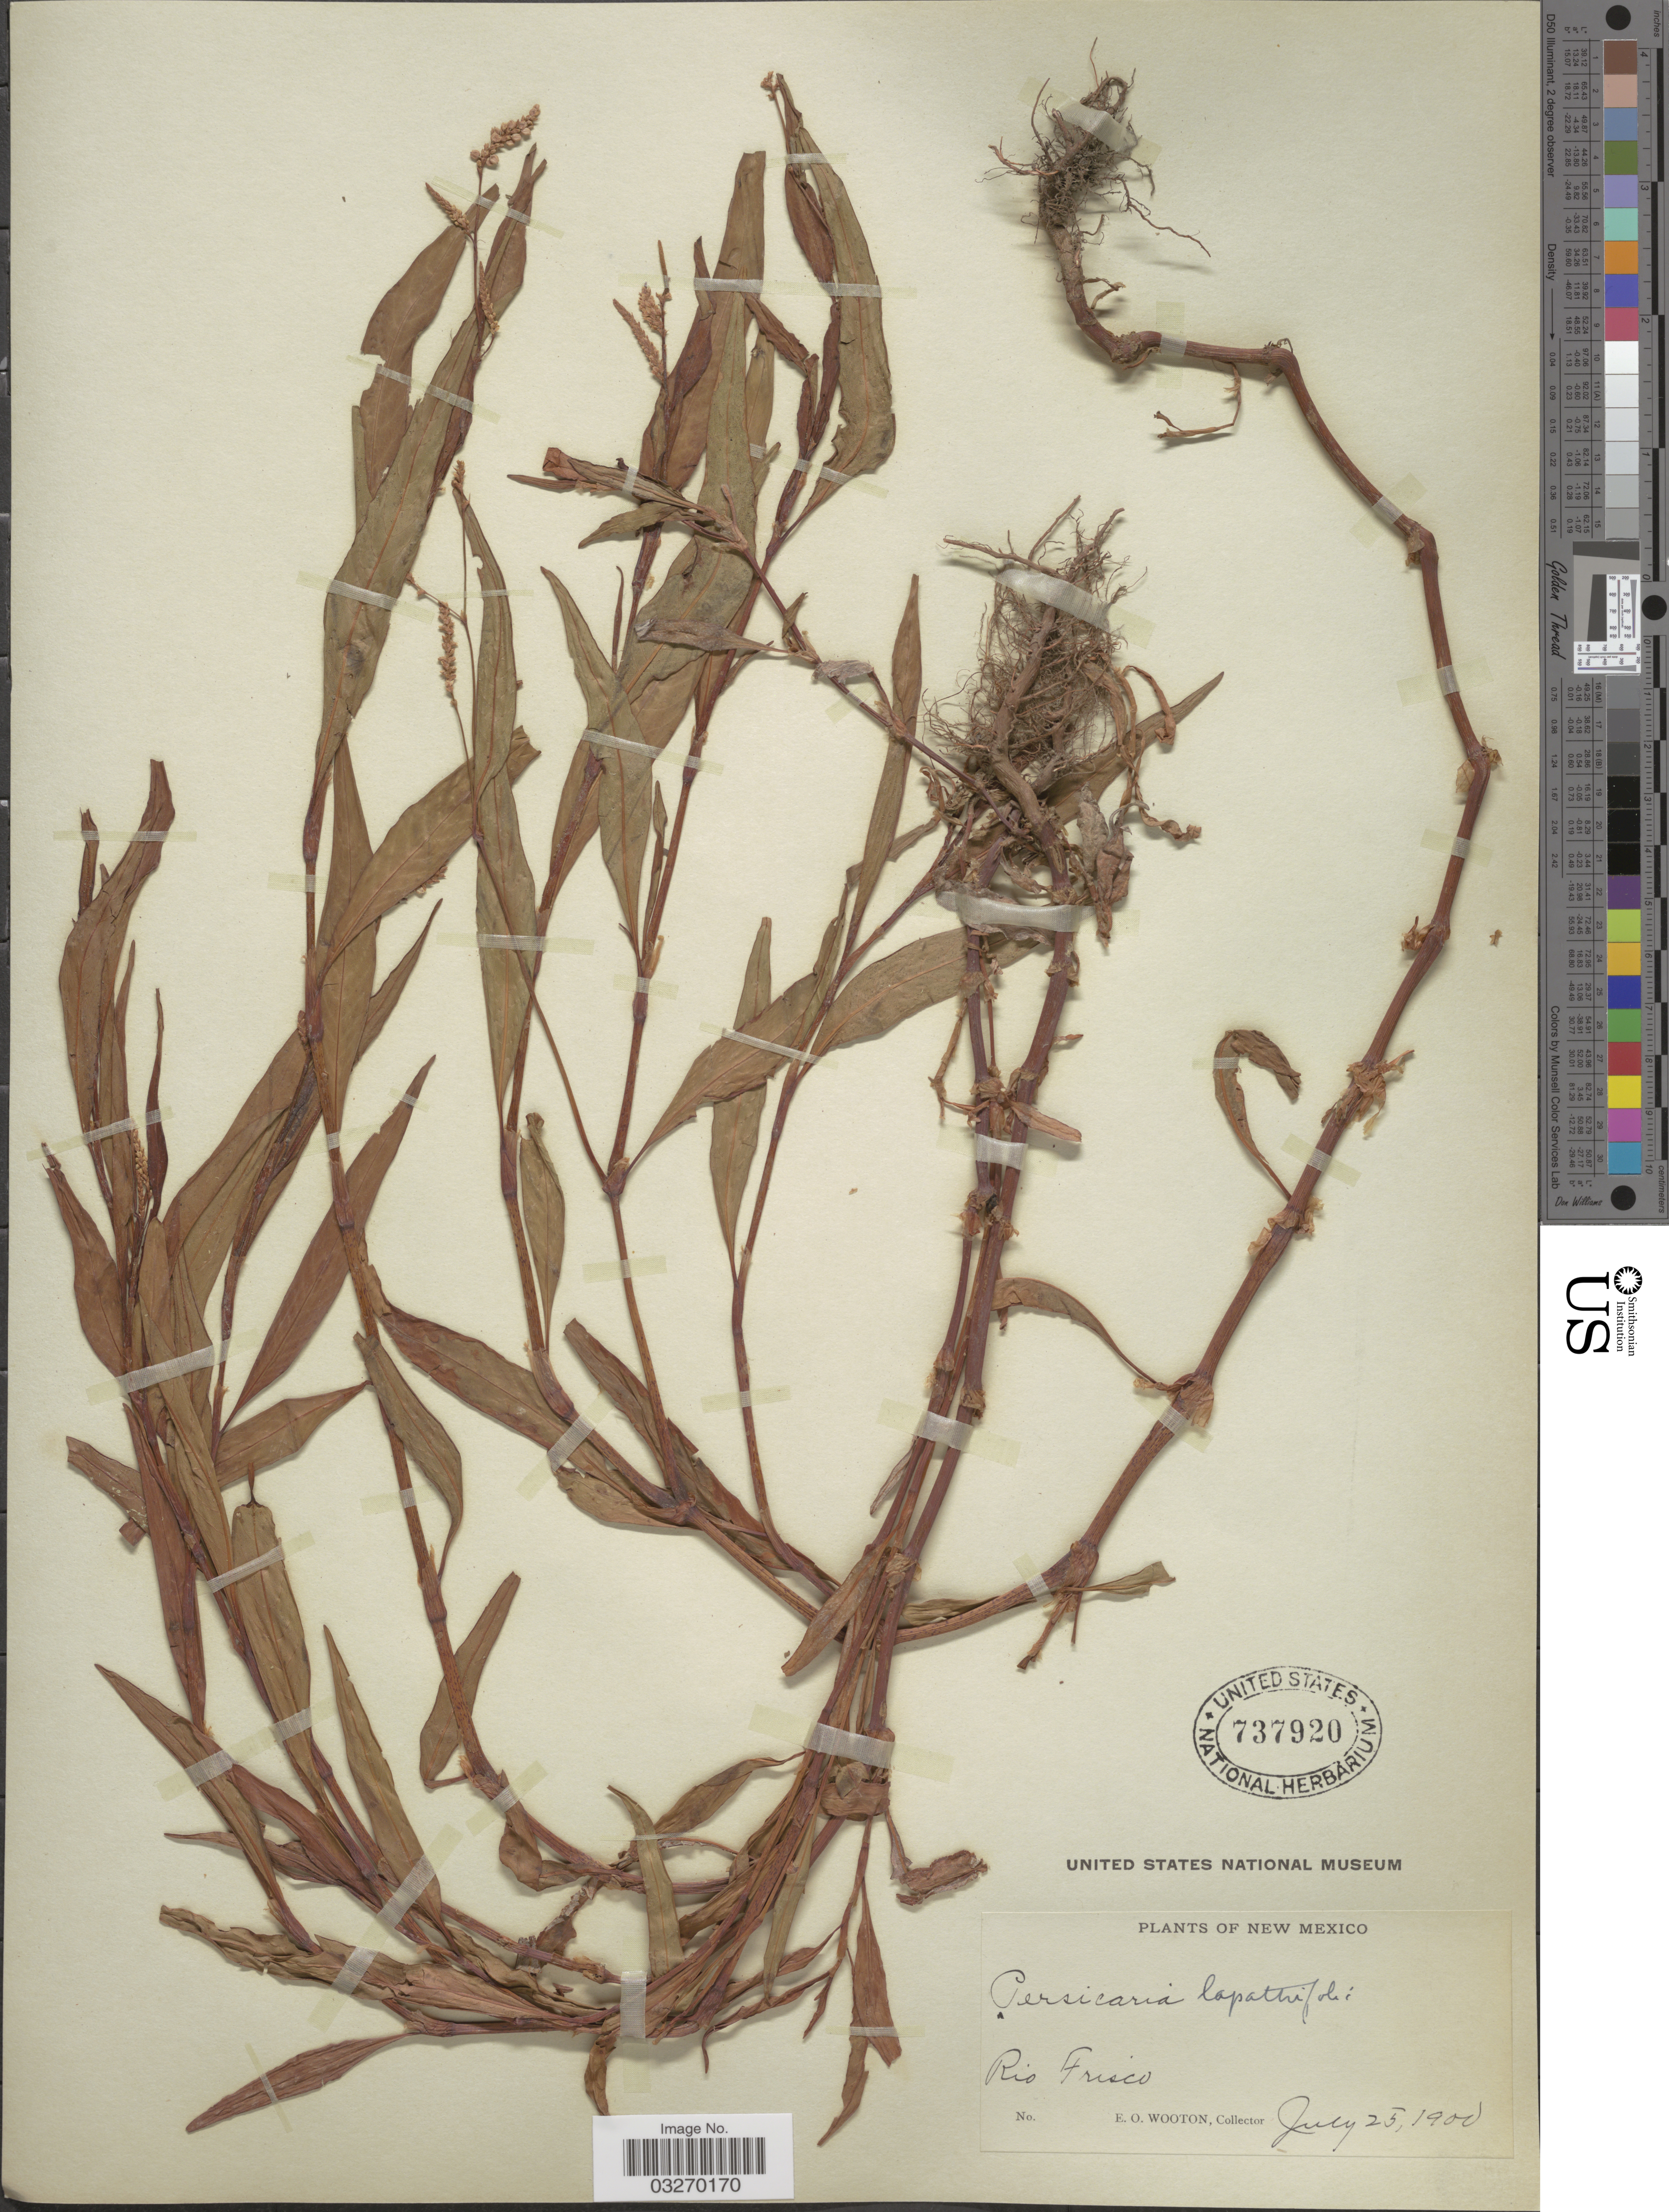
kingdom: Plantae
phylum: Tracheophyta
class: Magnoliopsida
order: Caryophyllales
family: Polygonaceae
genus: Persicaria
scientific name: Persicaria lapathifolia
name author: (L.) Delarbre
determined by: Atha, D. E.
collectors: E. O. Wooton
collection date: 1900-07-25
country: United States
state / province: New Mexico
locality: Rio Frisco.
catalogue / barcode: US 737920